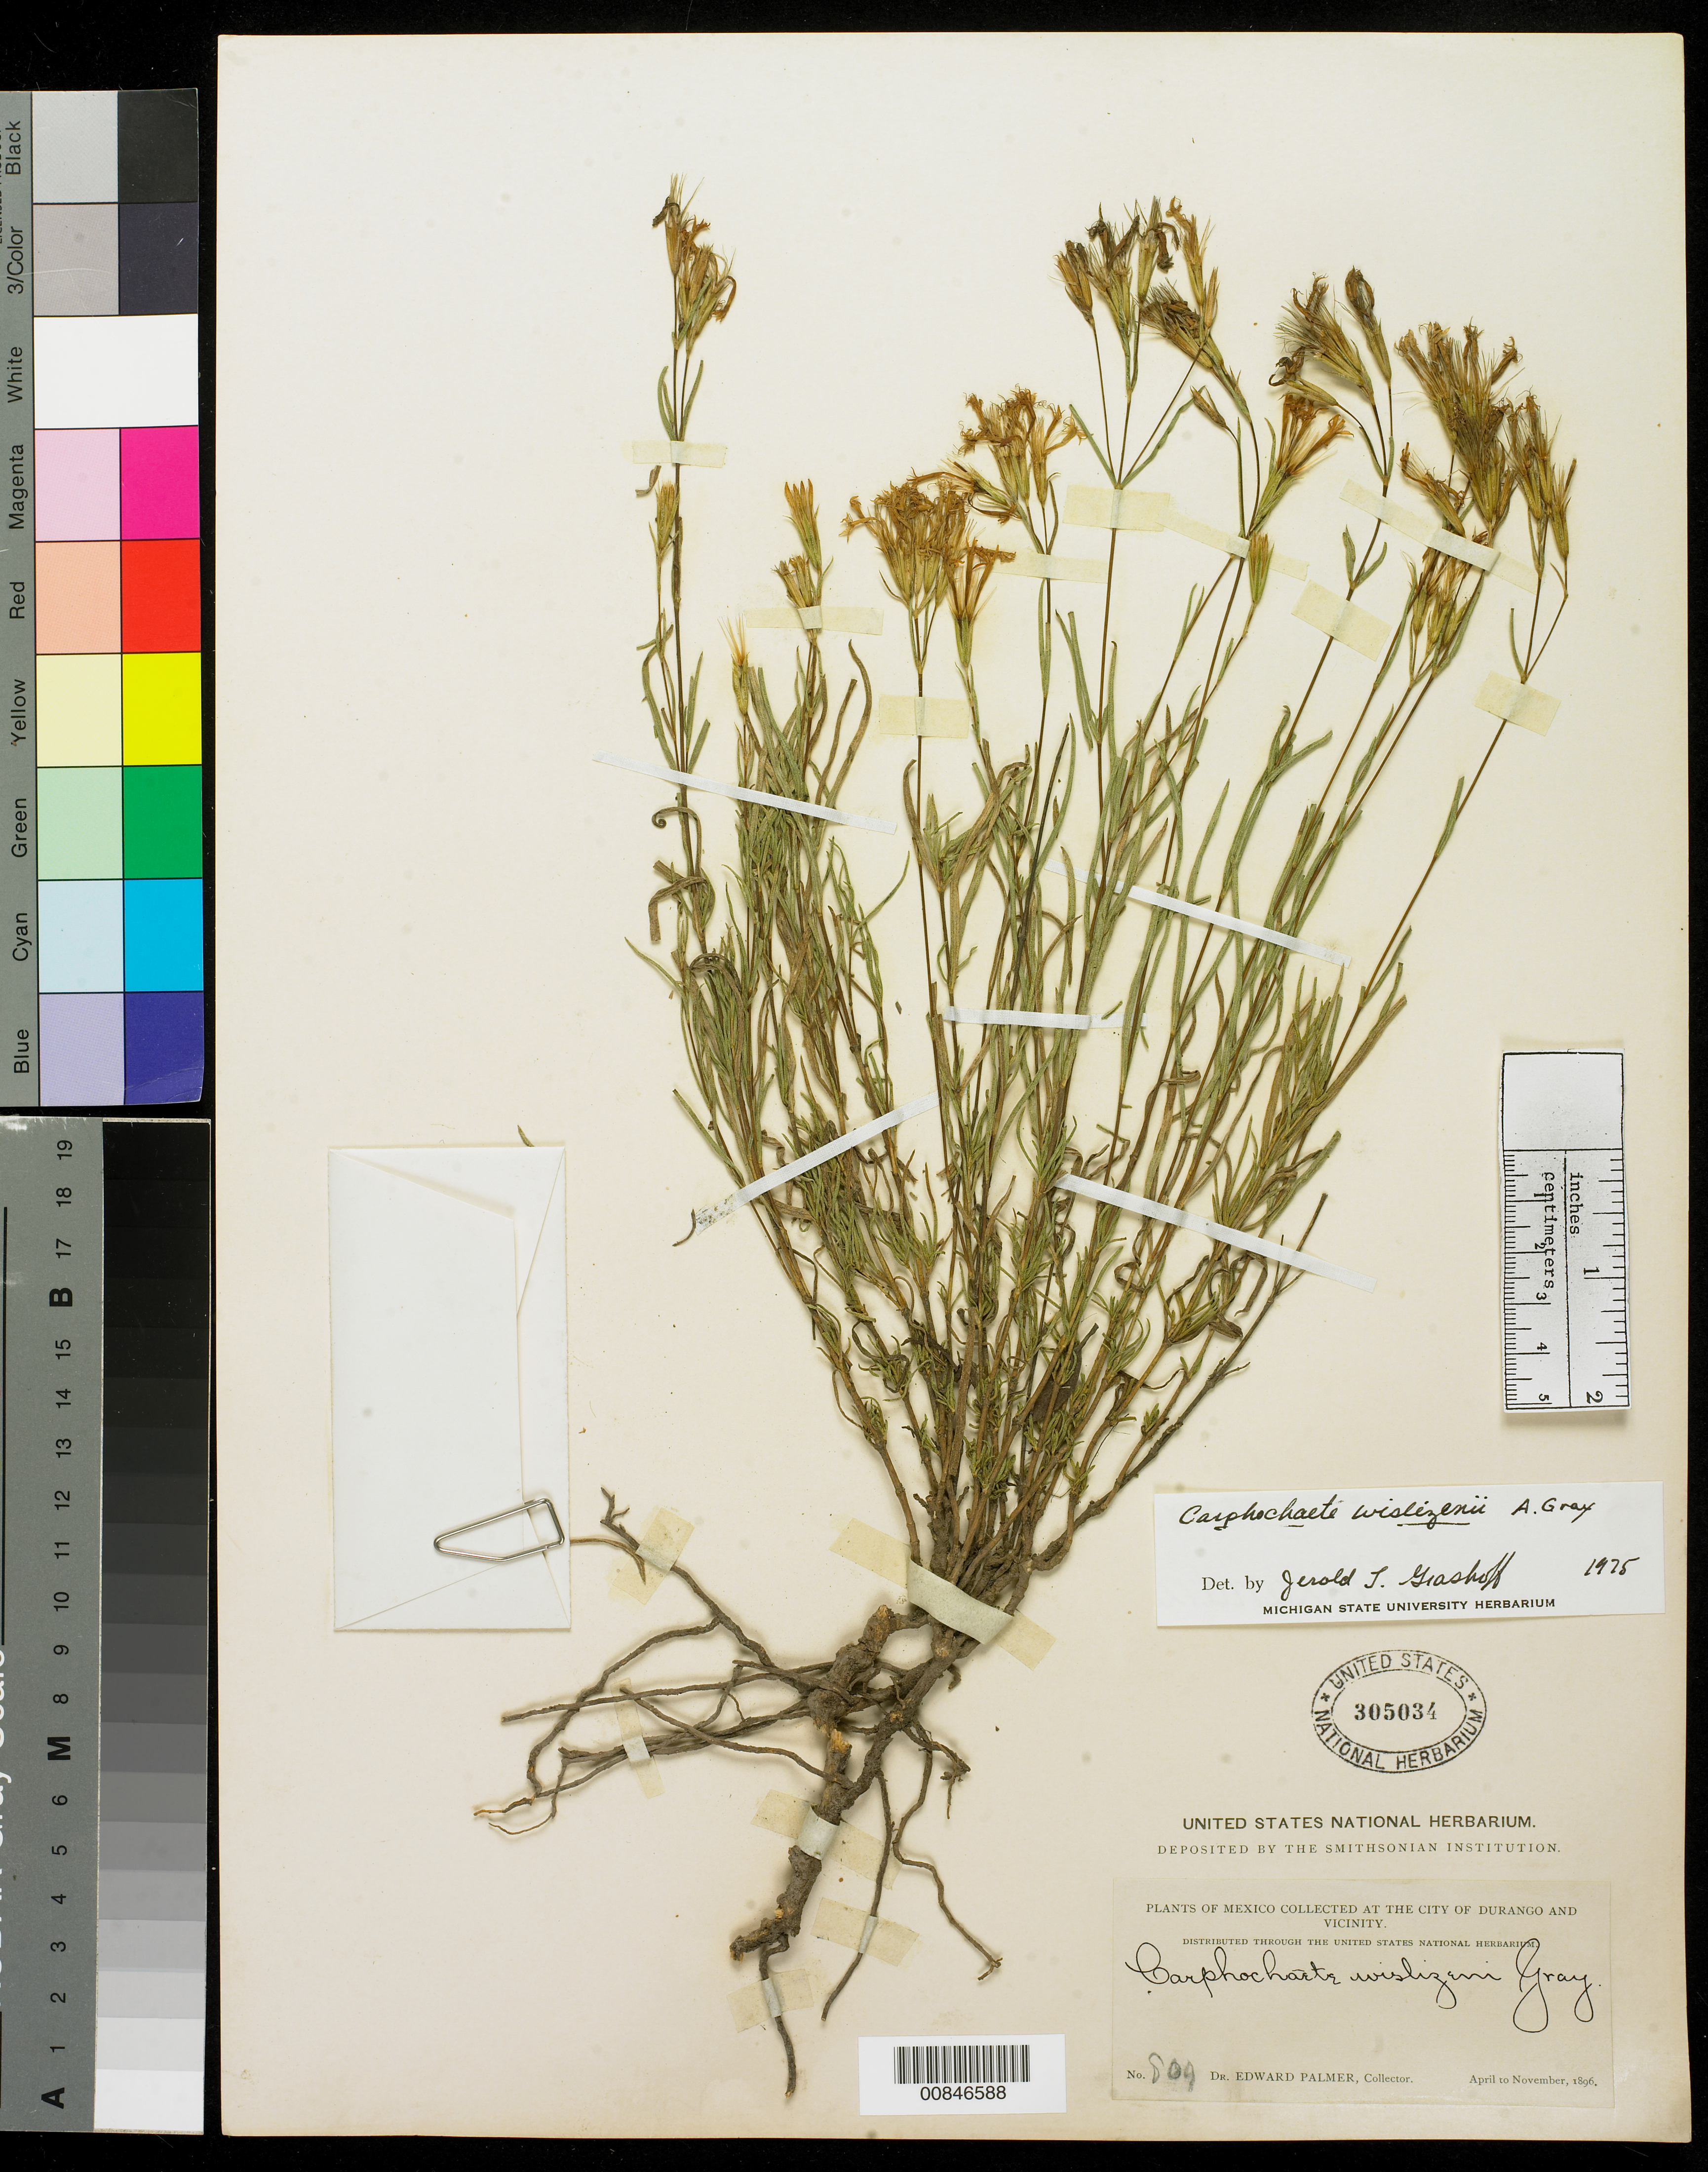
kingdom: Plantae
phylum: Tracheophyta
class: Magnoliopsida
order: Asterales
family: Asteraceae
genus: Carphochaete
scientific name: Carphochaete wislizenii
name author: A. Gray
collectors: E. Palmer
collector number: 809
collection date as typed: Apr 1896 to -- Nov 1896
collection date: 1896-04/1896-11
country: Mexico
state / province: Durango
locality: City of Durango and vicinity.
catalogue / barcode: US 305034